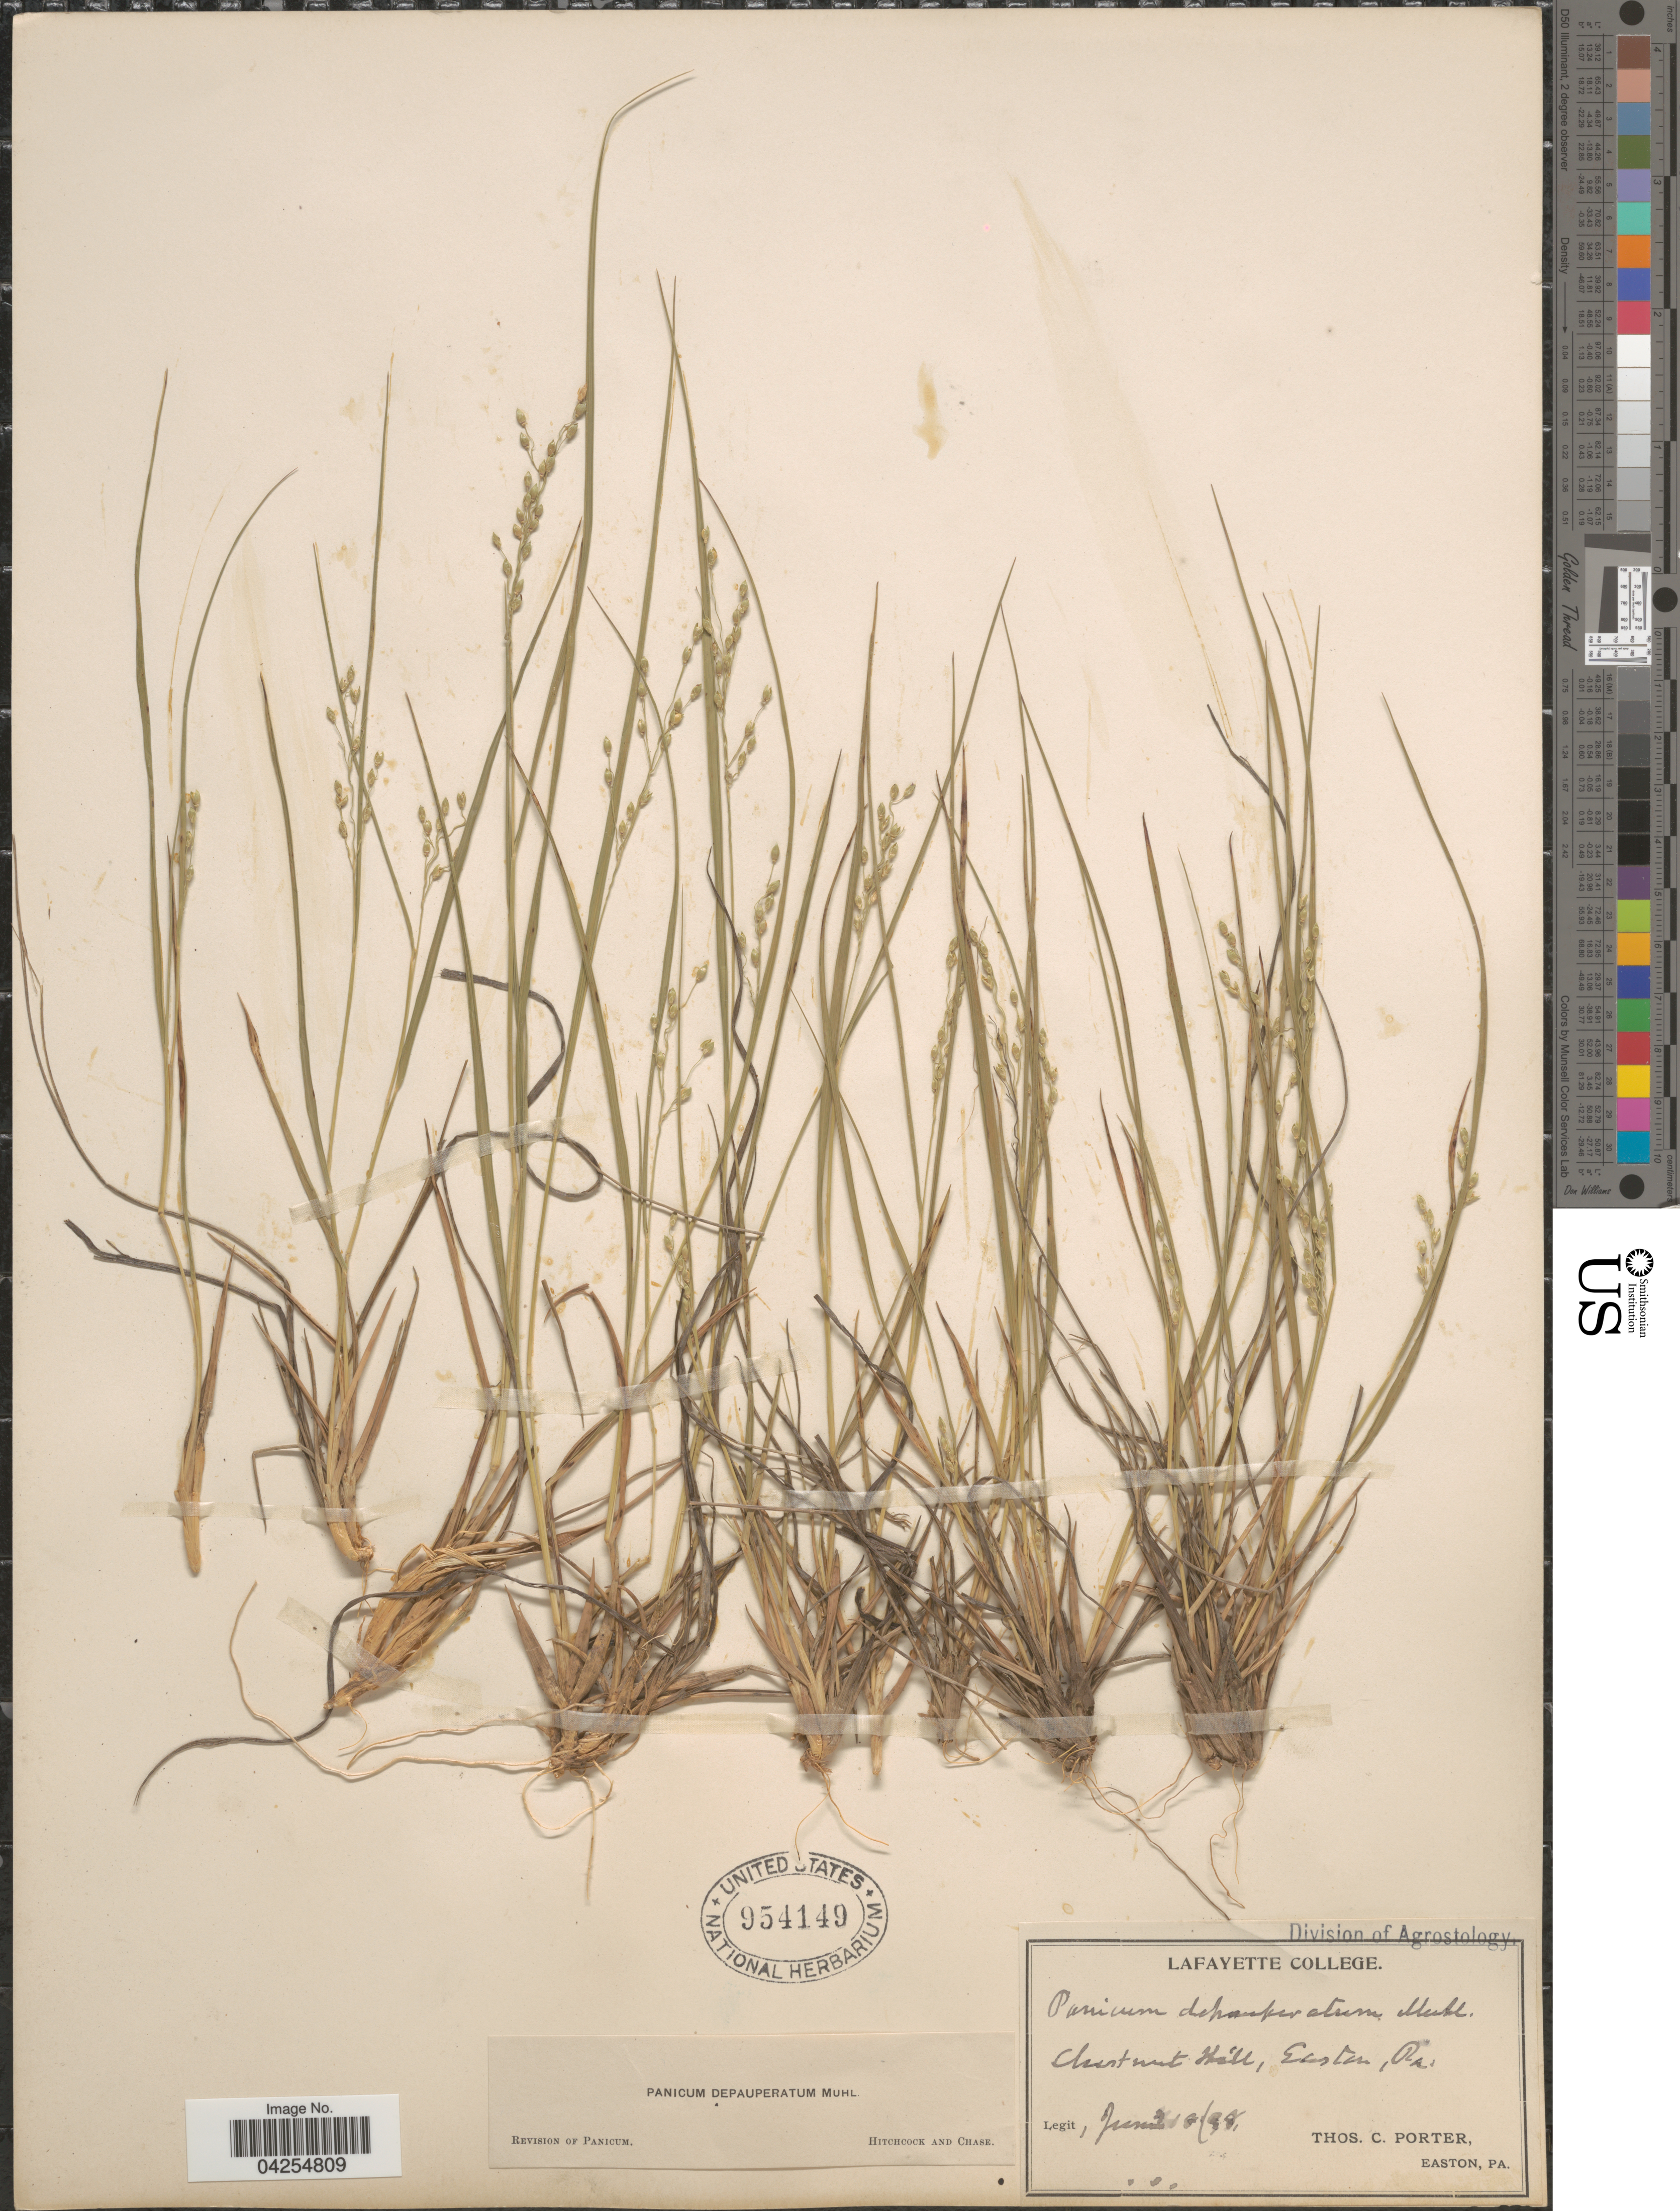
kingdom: Plantae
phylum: Tracheophyta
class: Liliopsida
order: Poales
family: Poaceae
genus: Dichanthelium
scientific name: Dichanthelium depauperatum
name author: (Muhl.) Gould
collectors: T. Porter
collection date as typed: Transcribed d/m/y: 18/6/98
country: United States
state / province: Pennsylvania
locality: Chestnut Hill, Easton.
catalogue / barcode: US 954149